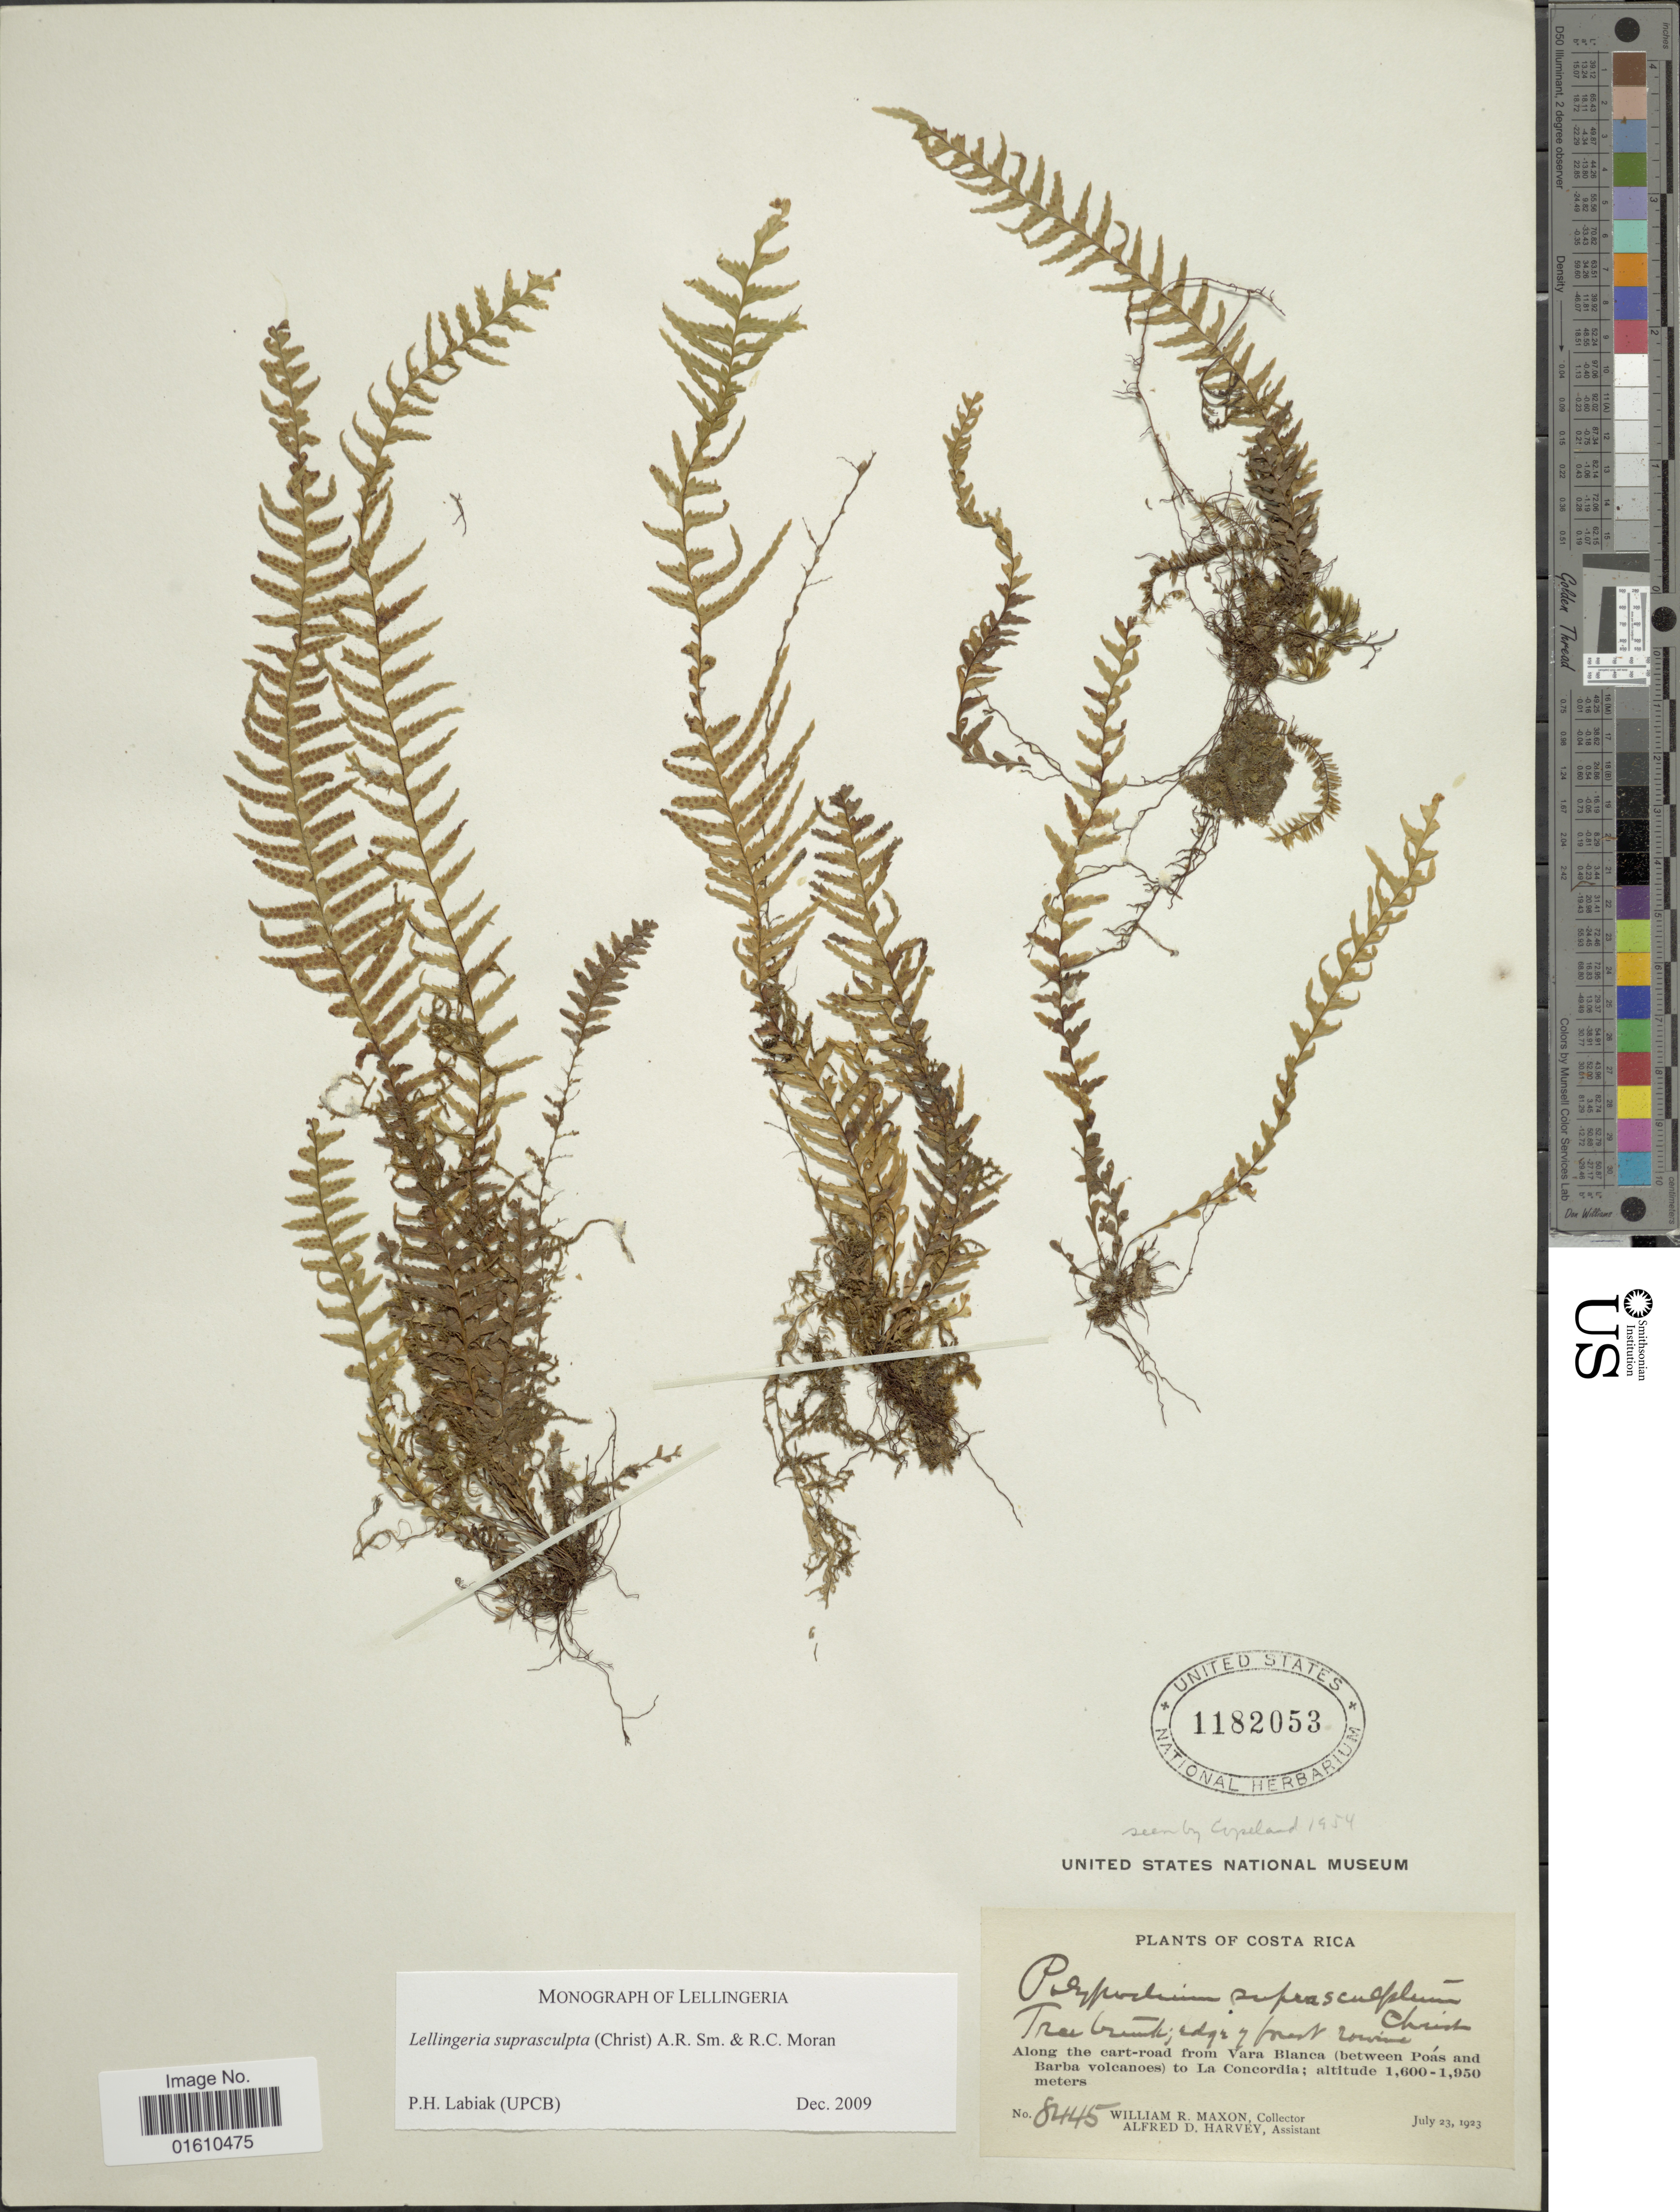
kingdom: Plantae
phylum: Tracheophyta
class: Polypodiopsida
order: Polypodiales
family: Polypodiaceae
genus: Lellingeria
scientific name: Lellingeria suprasculpta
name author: (Christ) A.R. Sm. & R.C. Moran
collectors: W. R. Maxon & A. D. Harvey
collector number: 8445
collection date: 1923-07-23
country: Costa Rica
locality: Along the cart-road from Vara Blanca between Poás and Barba volcanoes) to La Concordia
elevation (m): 1600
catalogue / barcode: US 1182053